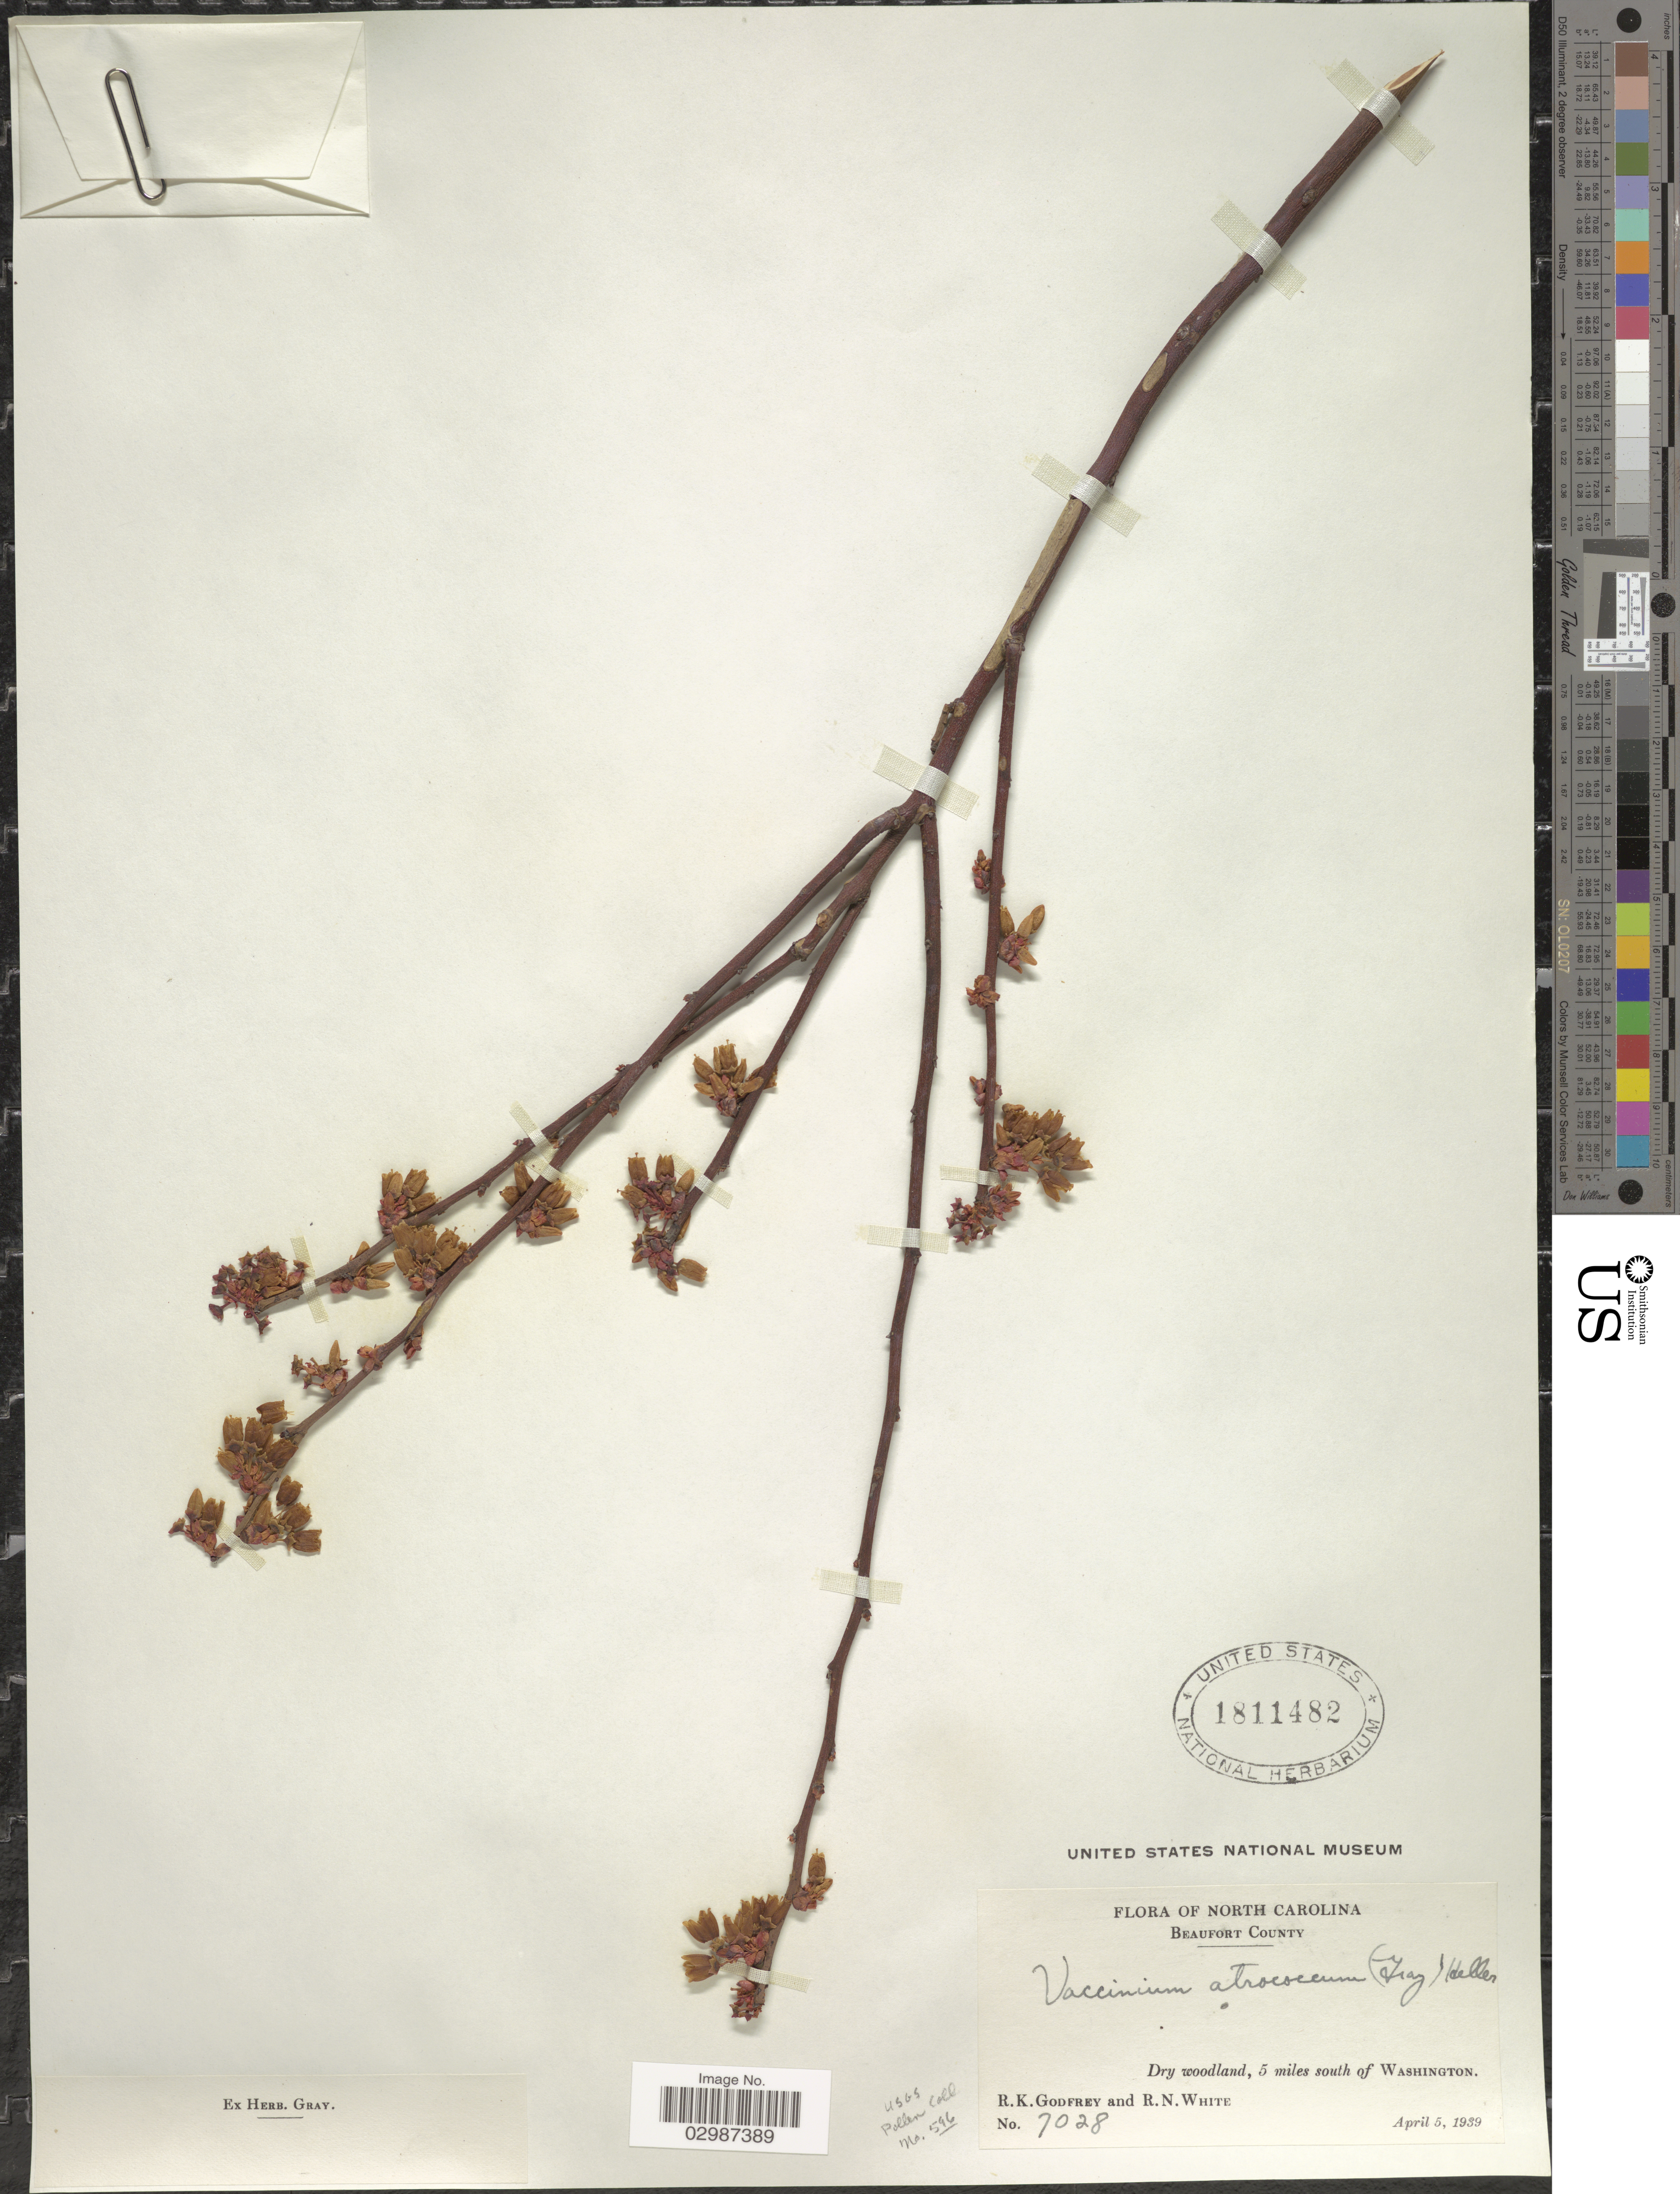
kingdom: Plantae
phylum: Tracheophyta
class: Magnoliopsida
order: Ericales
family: Ericaceae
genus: Vaccinium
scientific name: Vaccinium atrococcum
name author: (A. Gray) A. Heller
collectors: R. K. Godfrey & R. N. White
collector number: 7028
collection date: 1939-04-05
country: United States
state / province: North Carolina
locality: Beaufort County, Dry woodland, 5 miles south of Washington.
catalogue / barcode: US 1811482